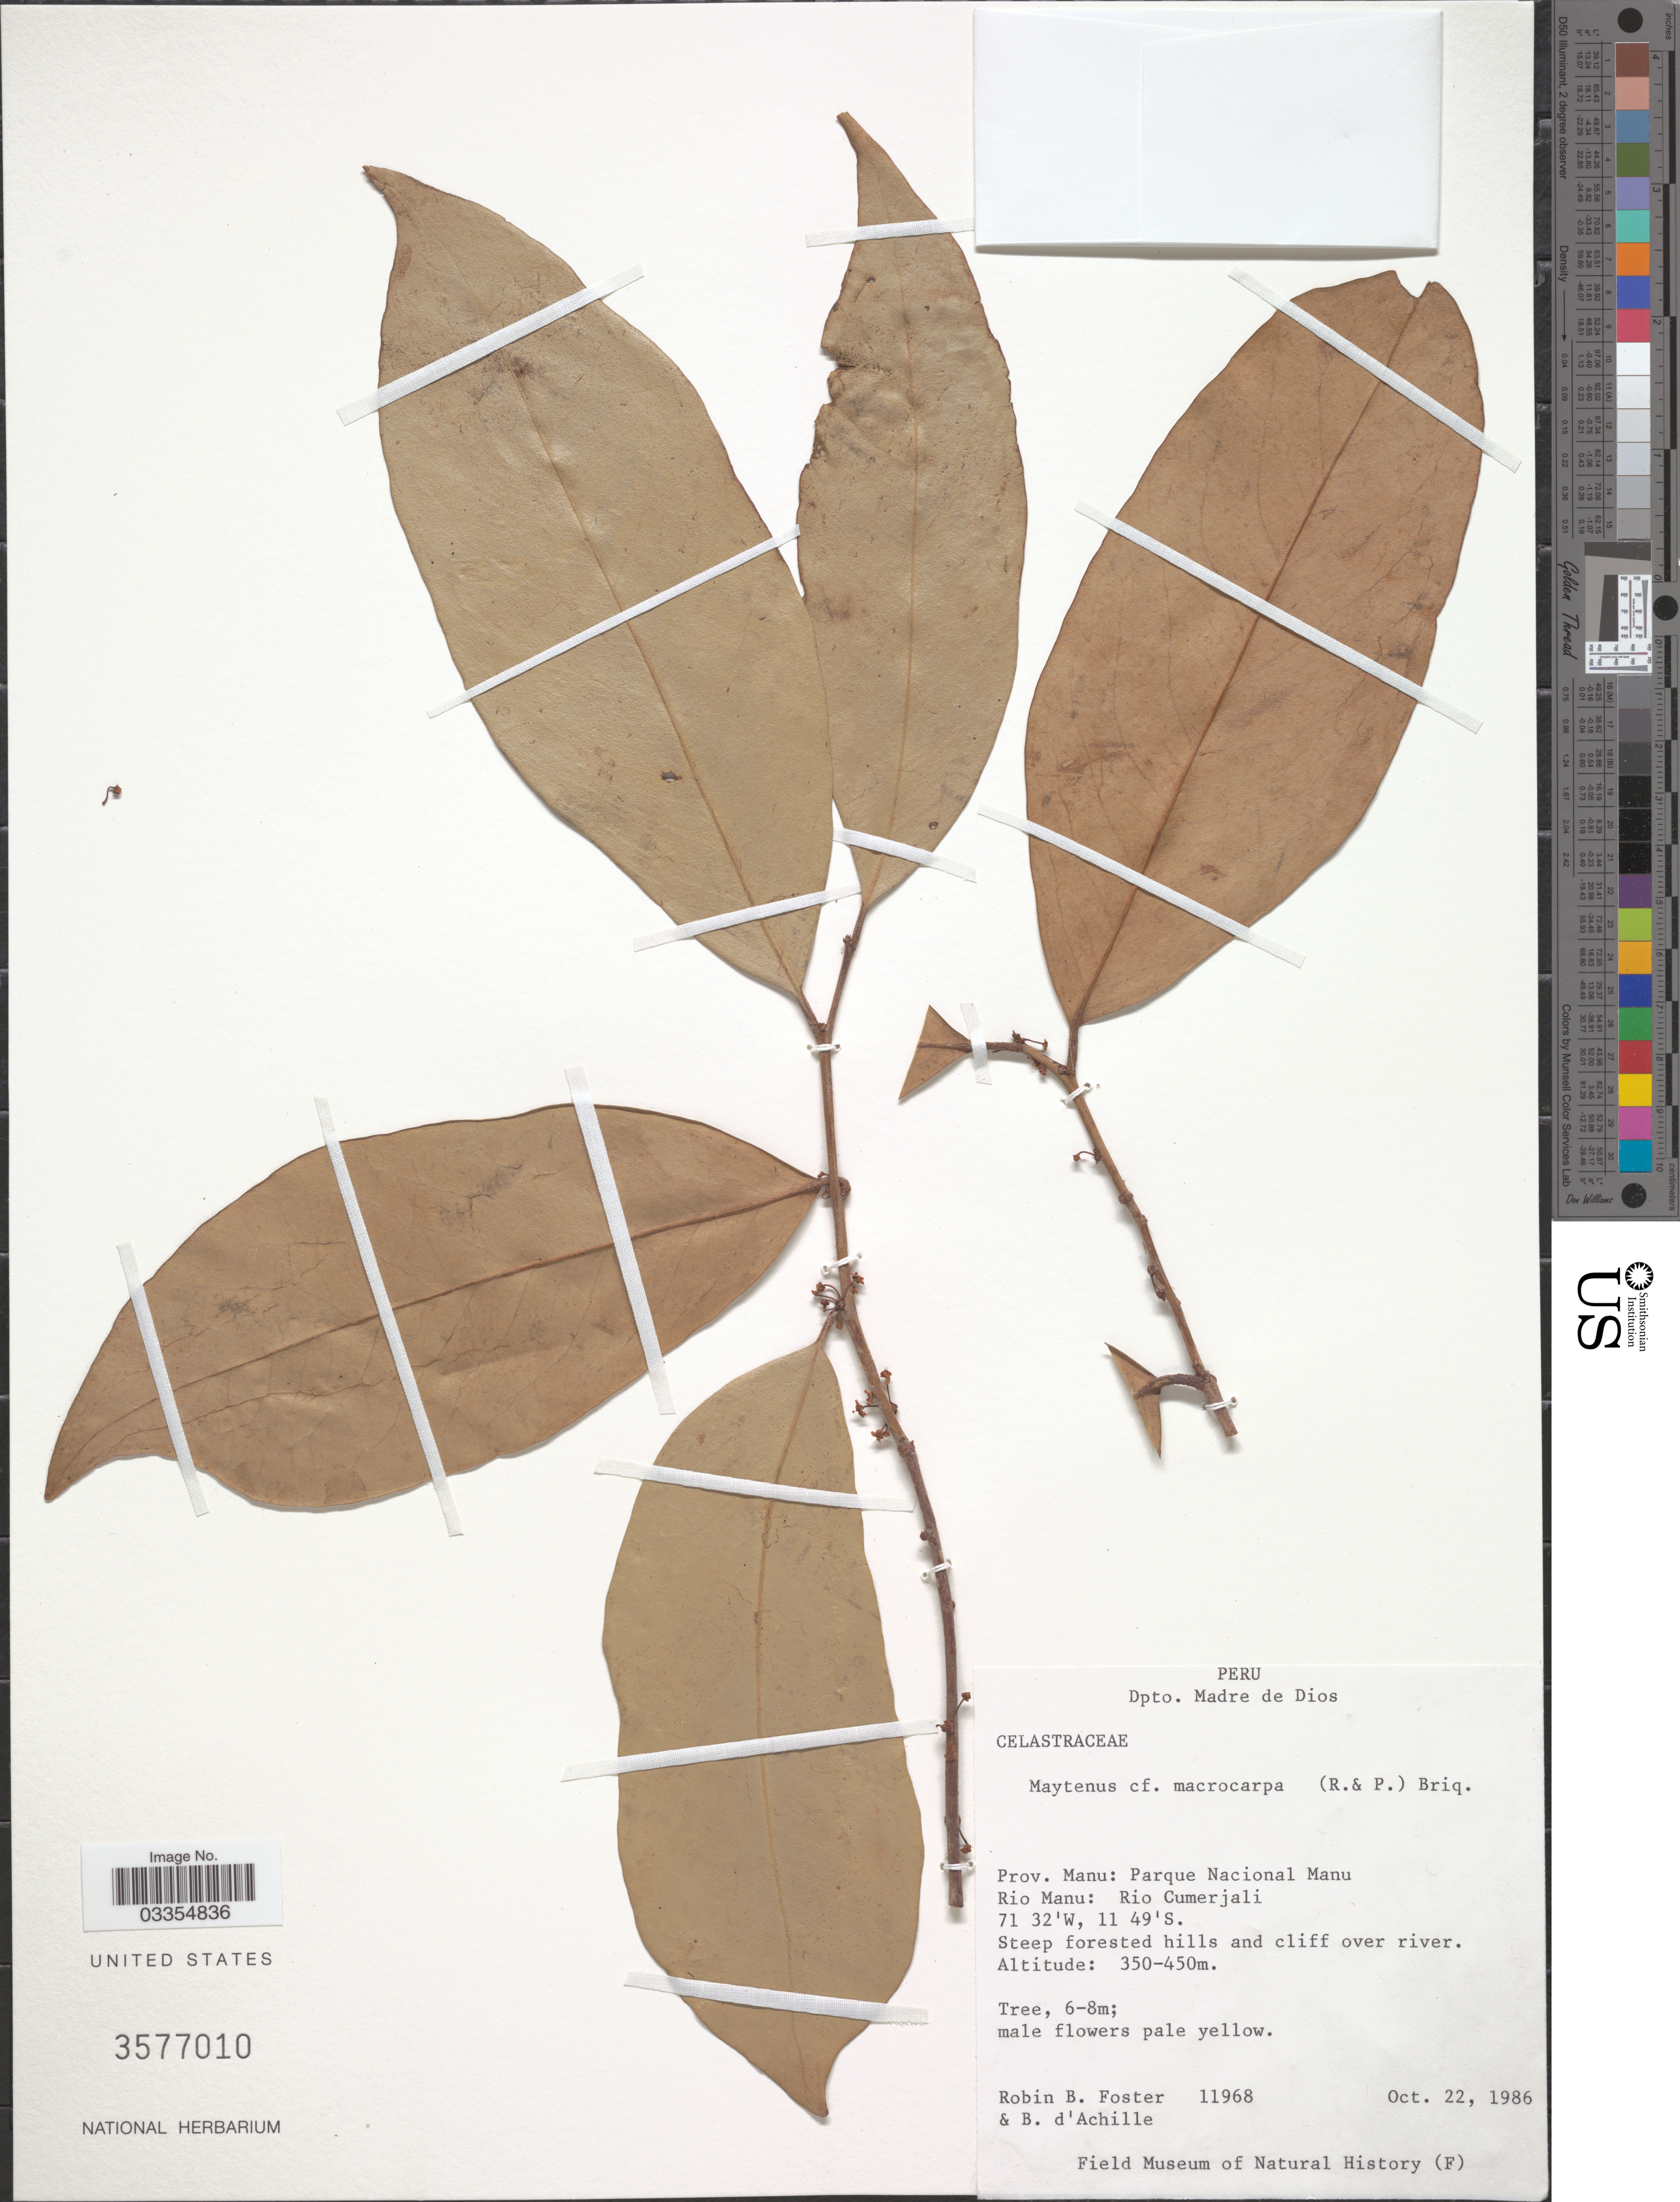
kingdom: Plantae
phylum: Tracheophyta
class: Magnoliopsida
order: Celastrales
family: Celastraceae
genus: Maytenus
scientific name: Maytenus macrocarpa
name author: (Ruiz & Pav.) Briq.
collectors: R. B. Foster & B. d'Achille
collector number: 11968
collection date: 1986-10-22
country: Peru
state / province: Madre de Dios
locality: Dpto. Madre de Dios. Prov. Manu: Parque Nacional Manu Rio Manu: Rio Cumerjali.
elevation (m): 350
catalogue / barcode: US 3577010